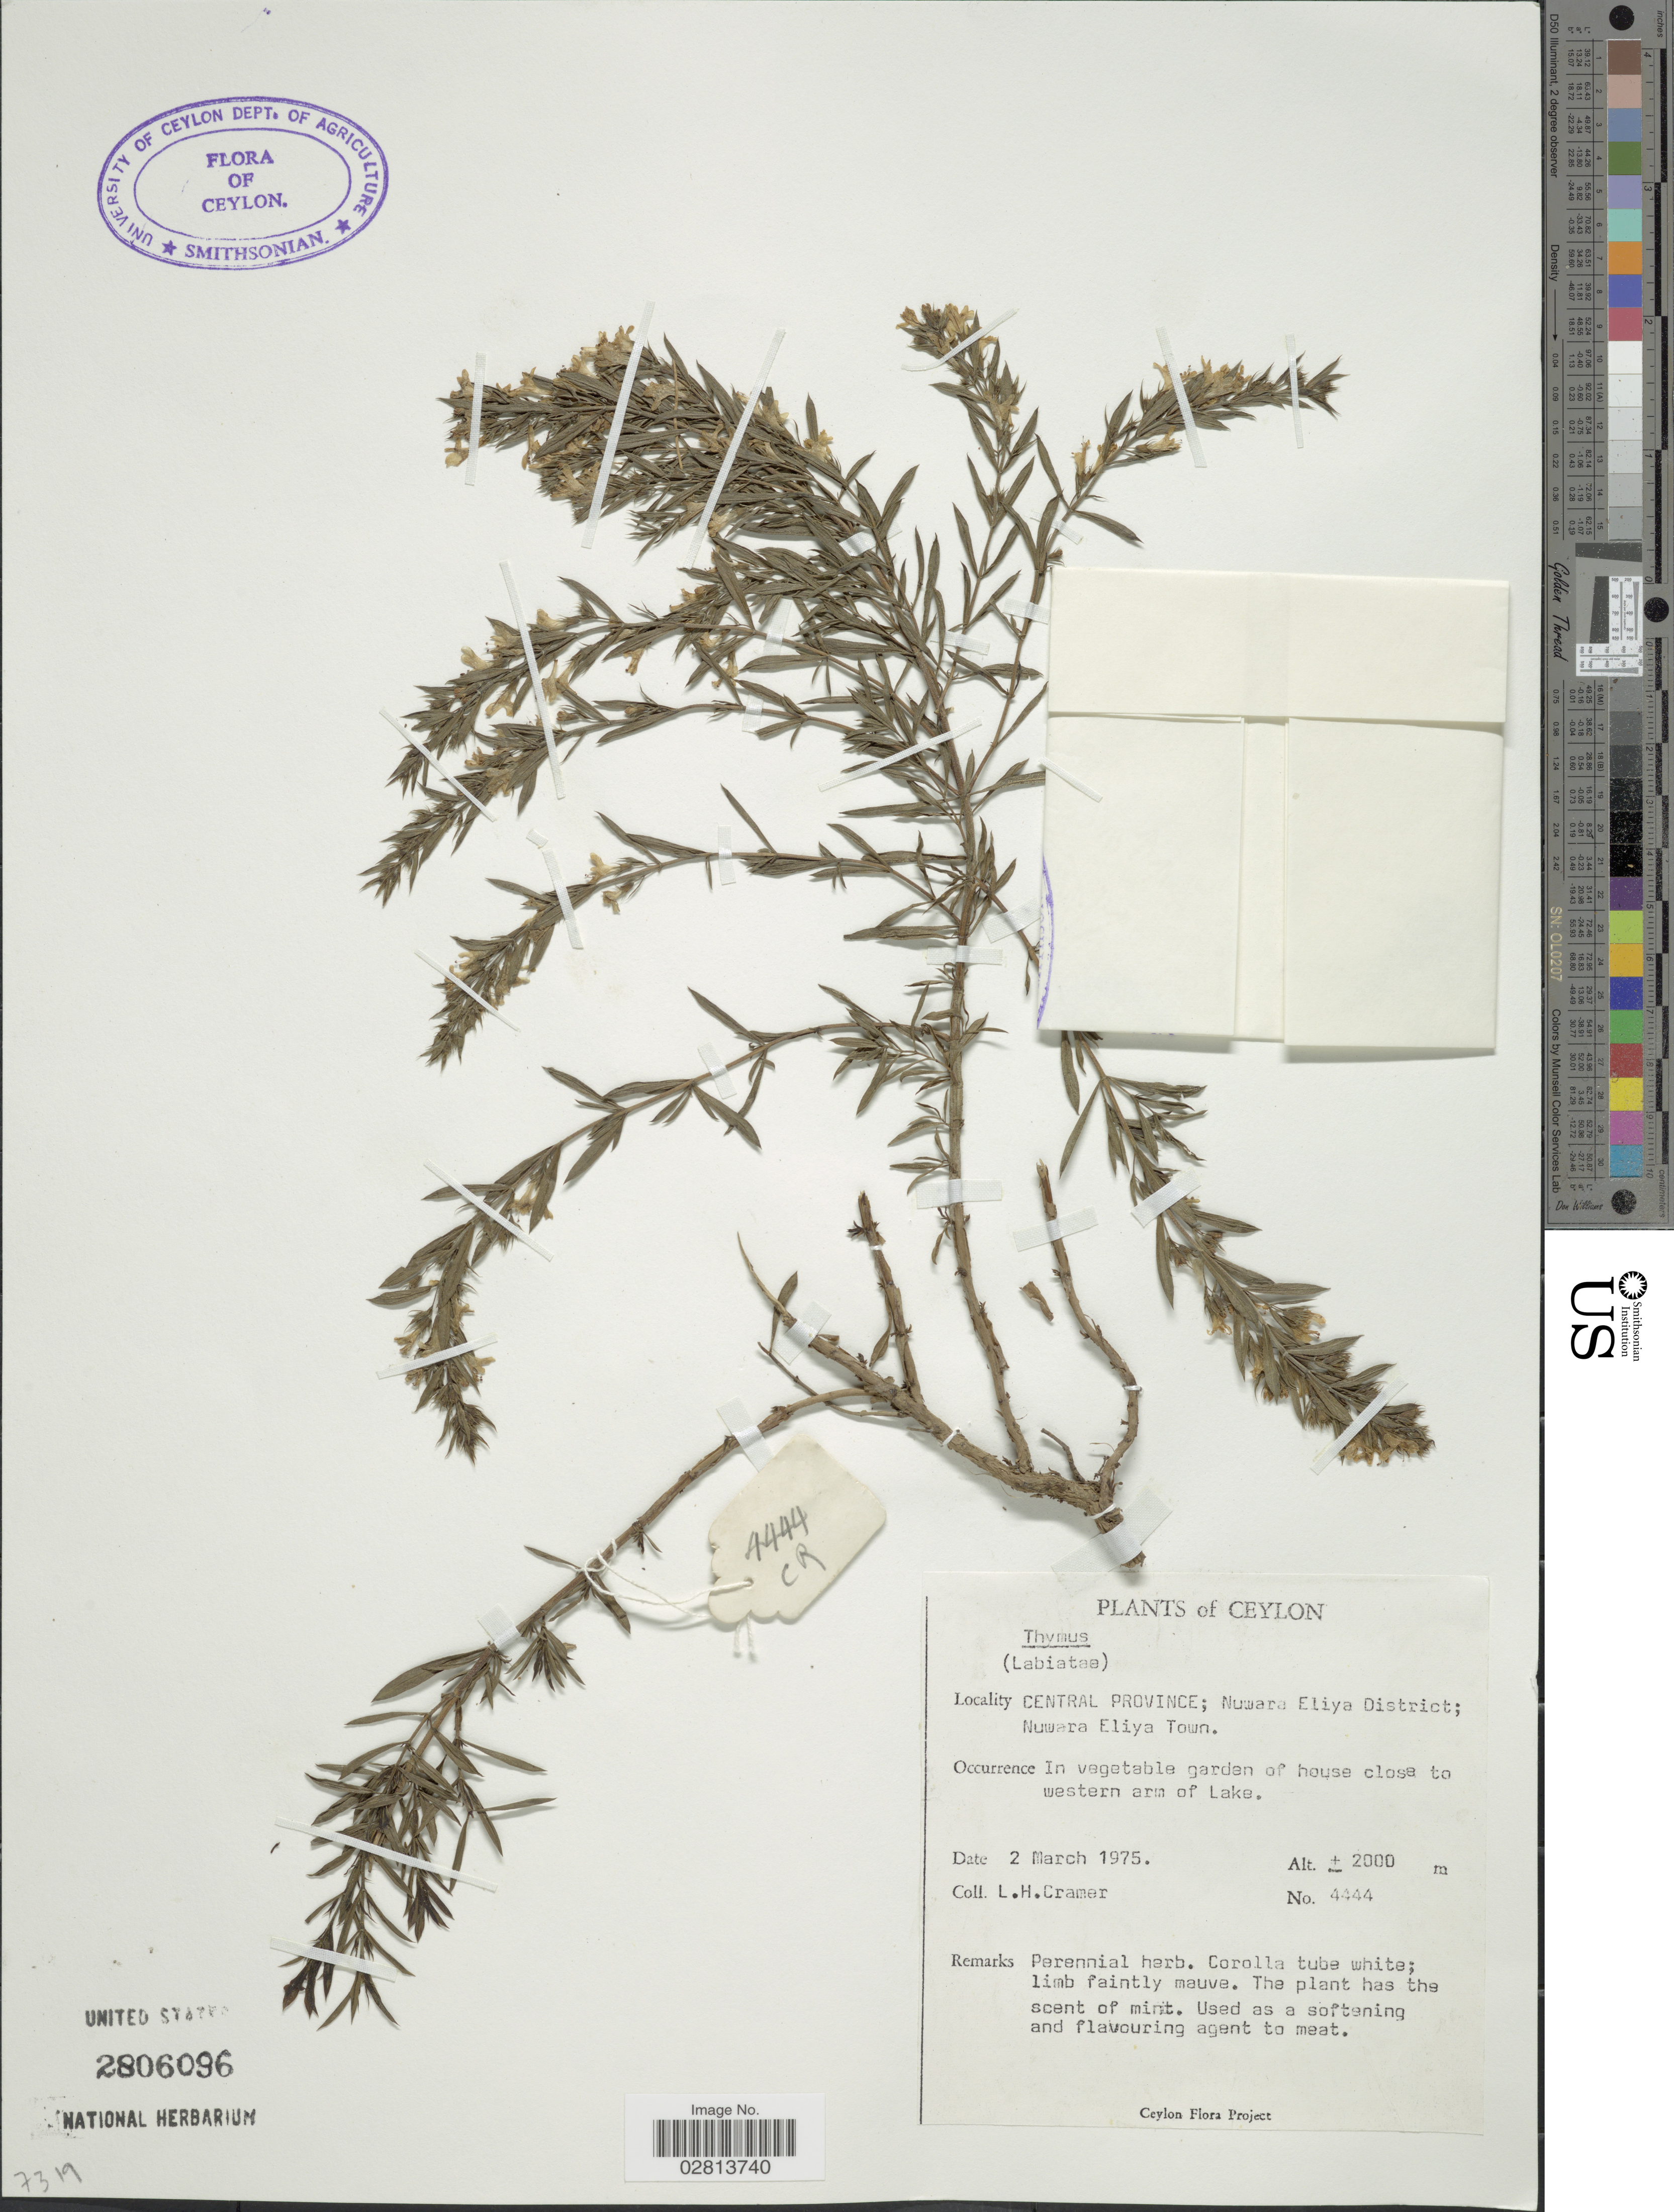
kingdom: Plantae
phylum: Tracheophyta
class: Magnoliopsida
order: Lamiales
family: Lamiaceae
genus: Thymus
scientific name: Thymus sp.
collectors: L. H. Cramer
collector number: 4444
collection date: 1975-03-02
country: Sri Lanka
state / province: Central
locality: Ceylon, Central Province; Nuwara Eliya District; Nuwara Eliya Town. In vegetable garden of house close to western arm of lake.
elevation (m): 2000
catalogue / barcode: US 2806096